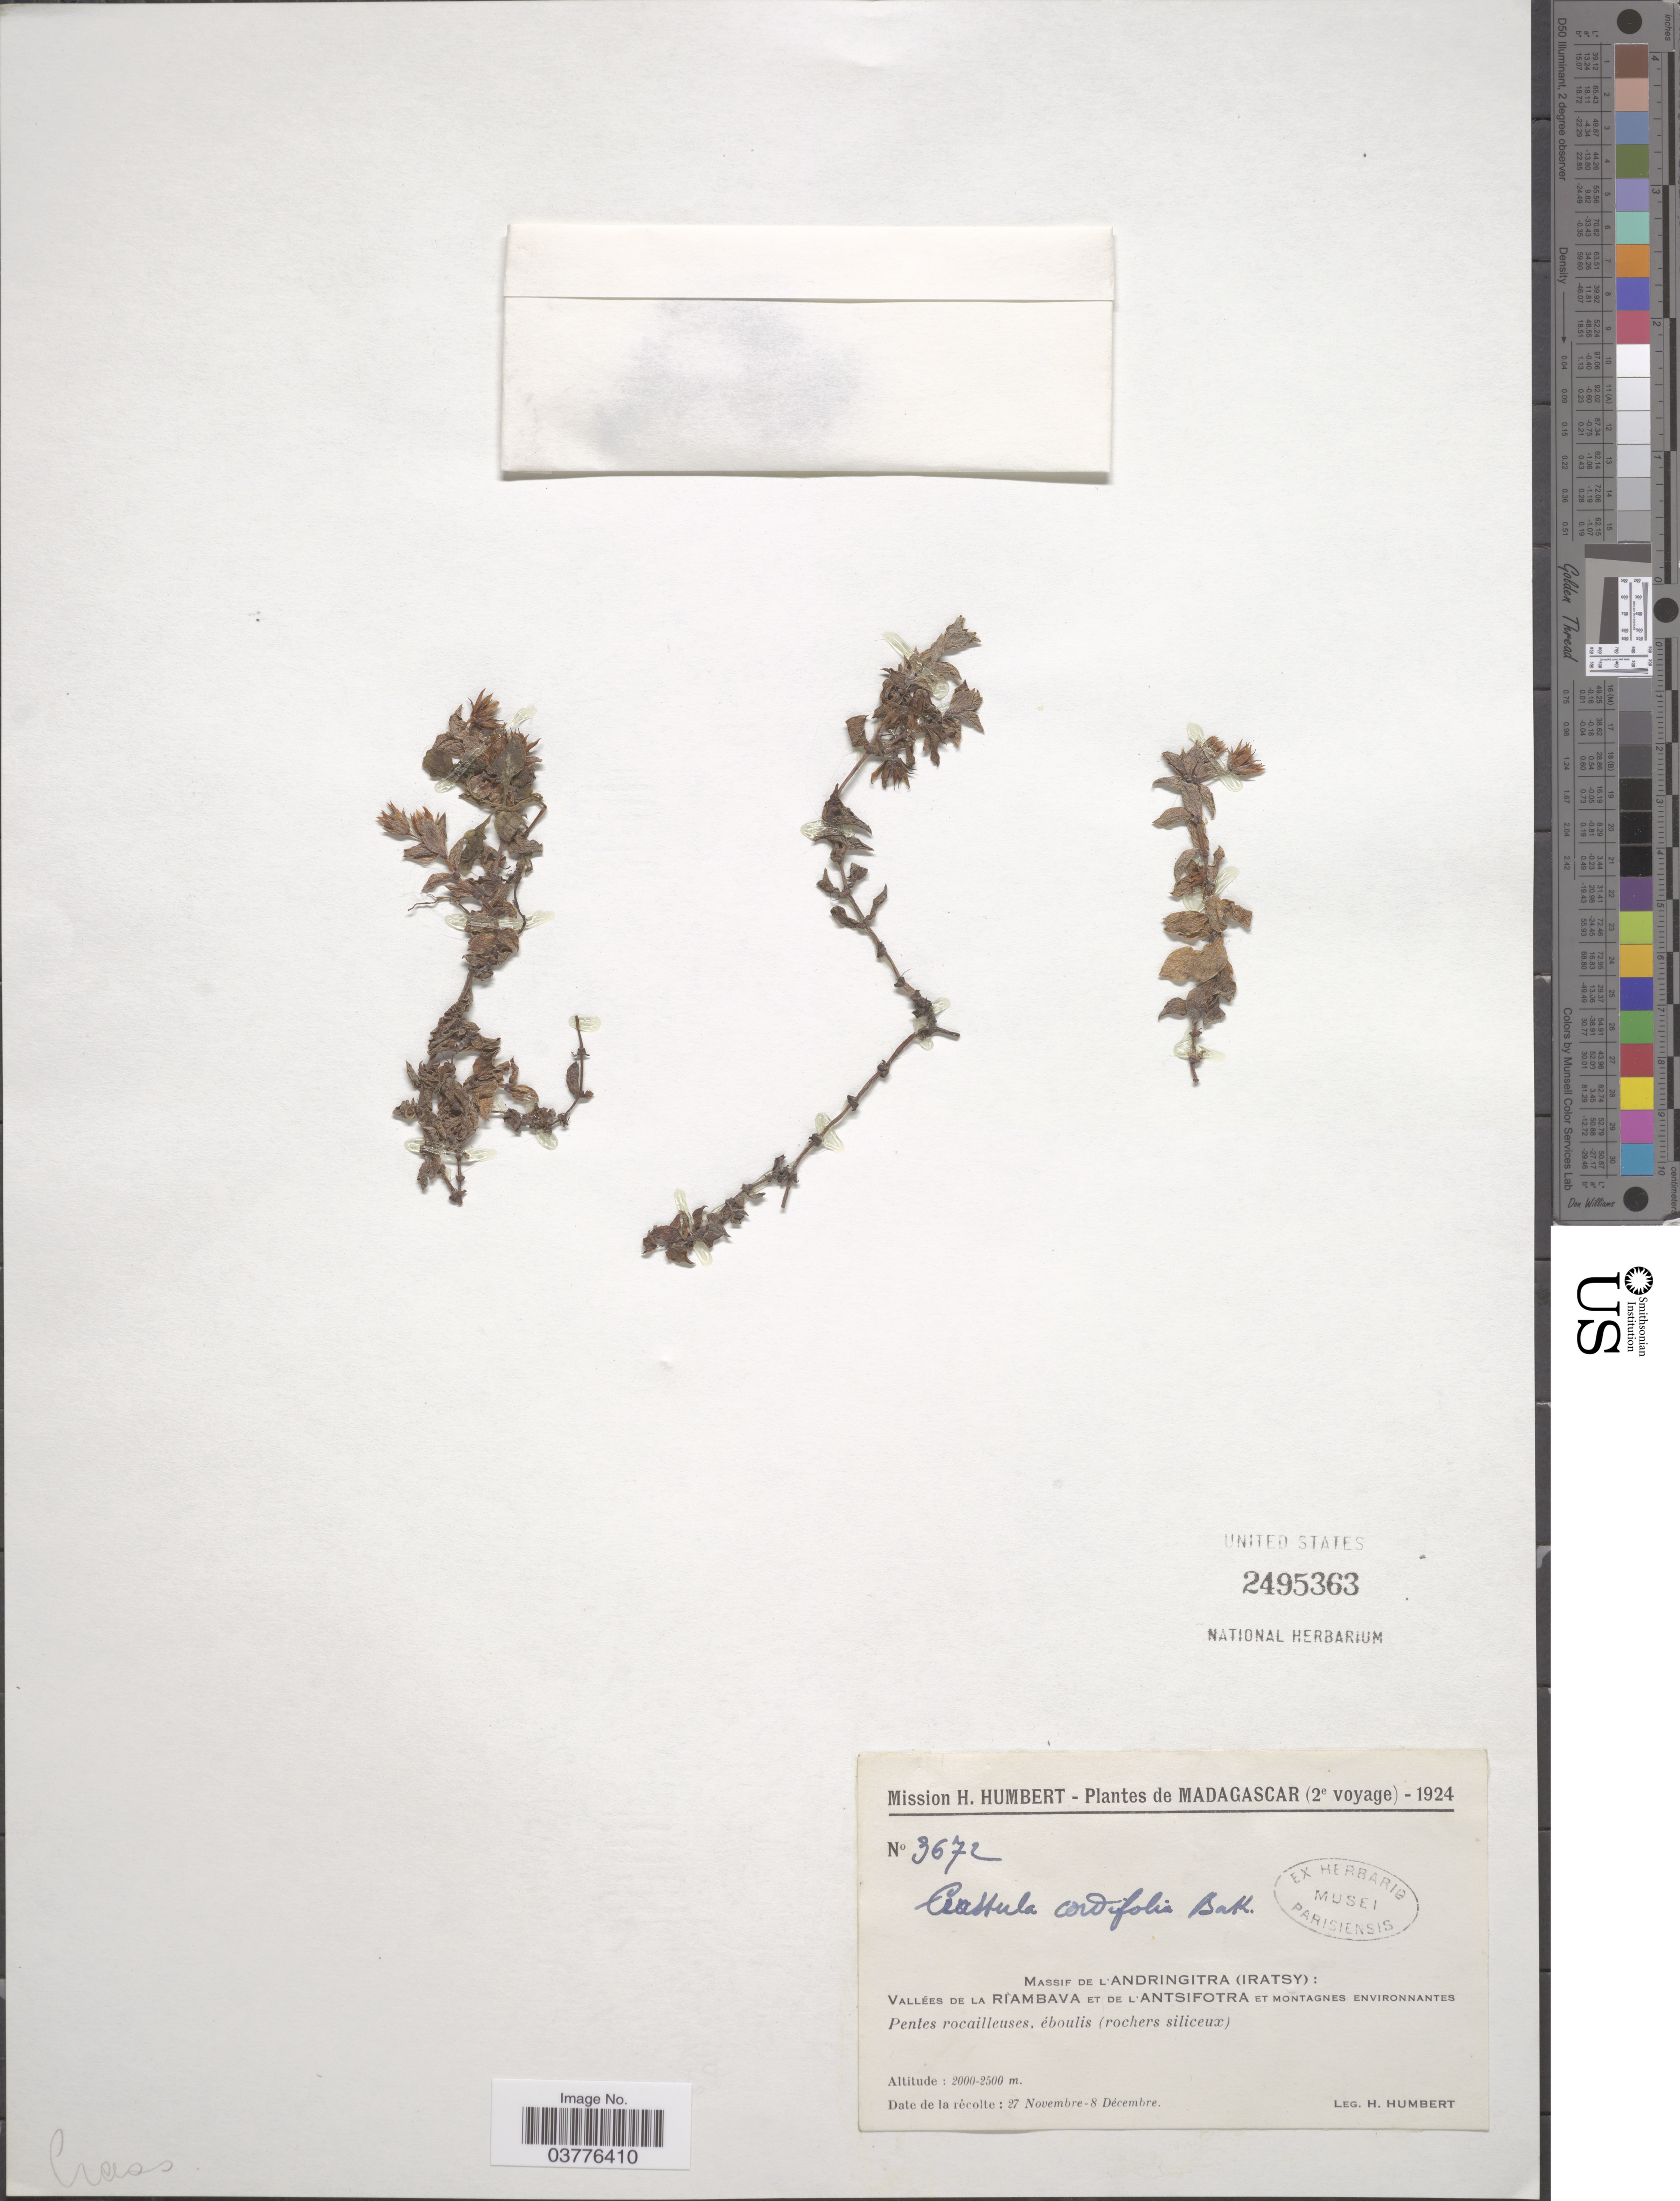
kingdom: Plantae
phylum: Tracheophyta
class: Magnoliopsida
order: Saxifragales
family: Crassulaceae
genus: Crassula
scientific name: Crassula cordifolia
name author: Baker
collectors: H. Humbert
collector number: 3672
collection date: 1924-11-27/1924-12-08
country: Madagascar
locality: Massif de L'Andringitra (Iratsy): Vallées de la Riambava et de L'Antsifotra et montagnes environnantes Pentes rocailleuses, éboulis (rochers siliceux).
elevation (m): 2000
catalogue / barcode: US 2495363